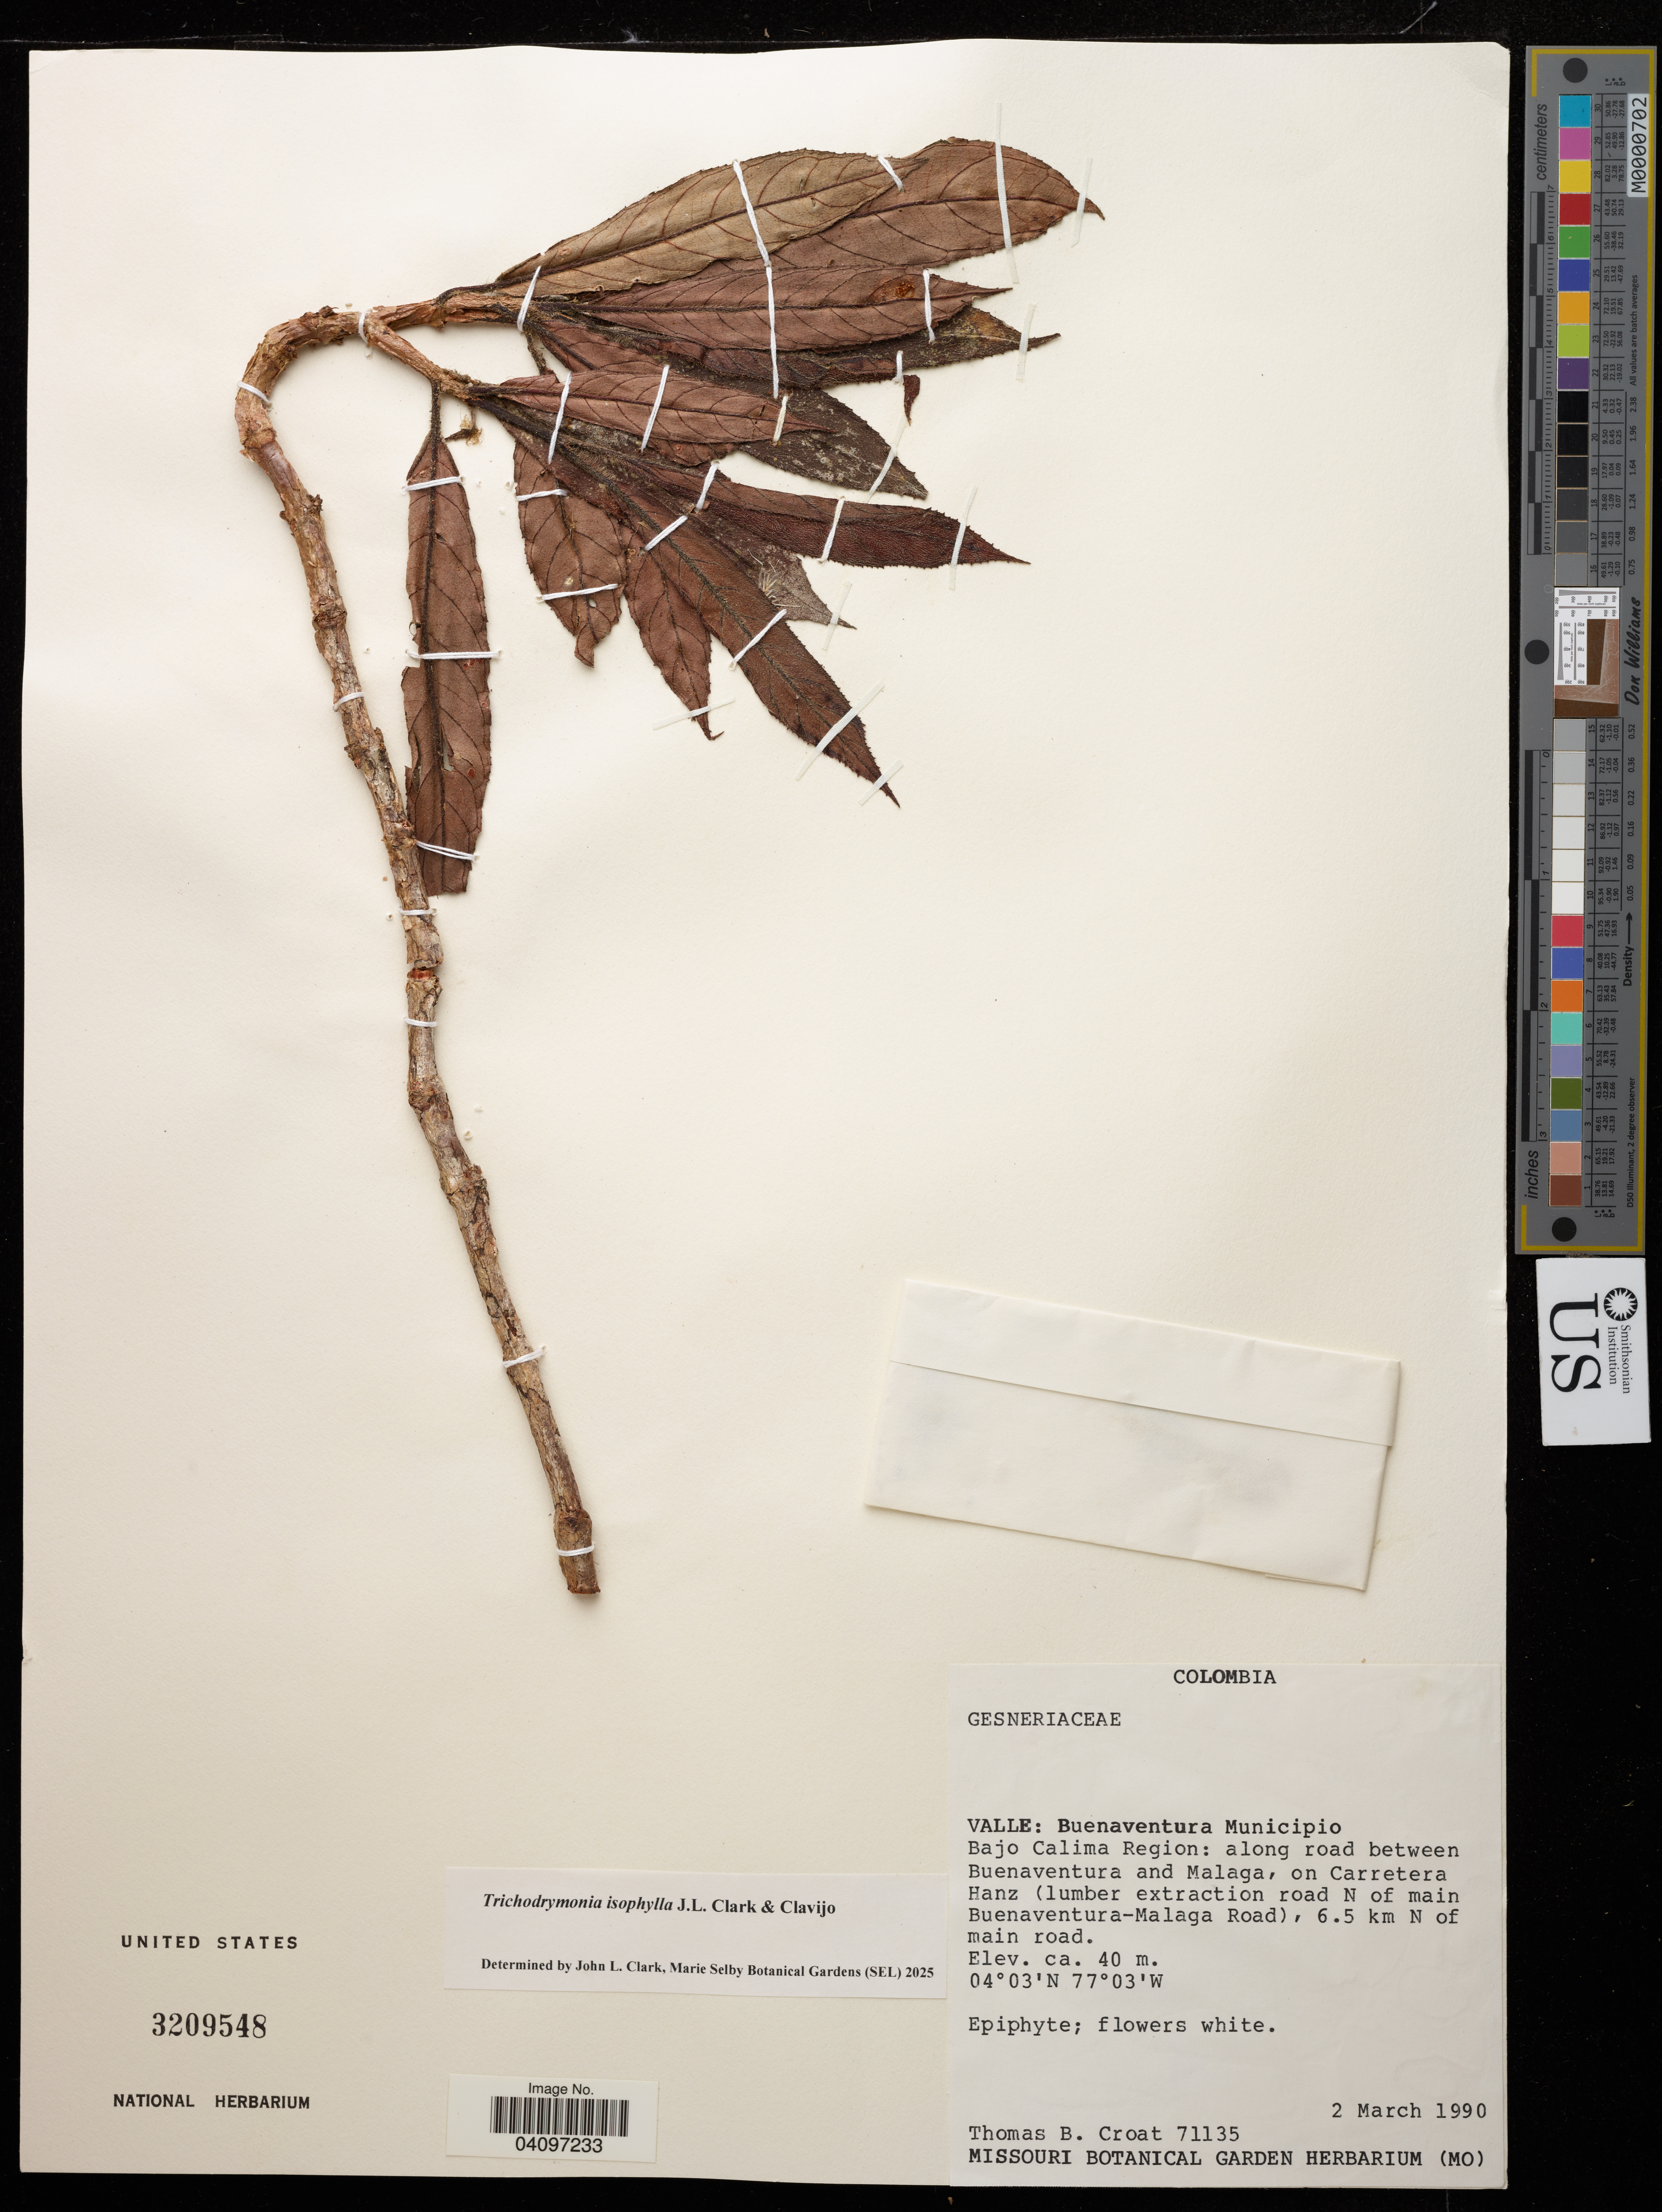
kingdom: Plantae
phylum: Tracheophyta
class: Magnoliopsida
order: Lamiales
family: Gesneriaceae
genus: Trichodrymonia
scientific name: Trichodrymonia isophylla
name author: J.L. Clark & Clavijo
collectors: T. B. Croat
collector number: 71135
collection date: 1990-03-02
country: Colombia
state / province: Valle del Cauca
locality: Buenaventura Municipio. Bajo Calima Region: along road between Buenaventura and Malaga, on Carretera Hanz (lumber extraction road north of main Buenaventura–Malaga Road), 6.5 km north of main road.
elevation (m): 40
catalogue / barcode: US 3209548